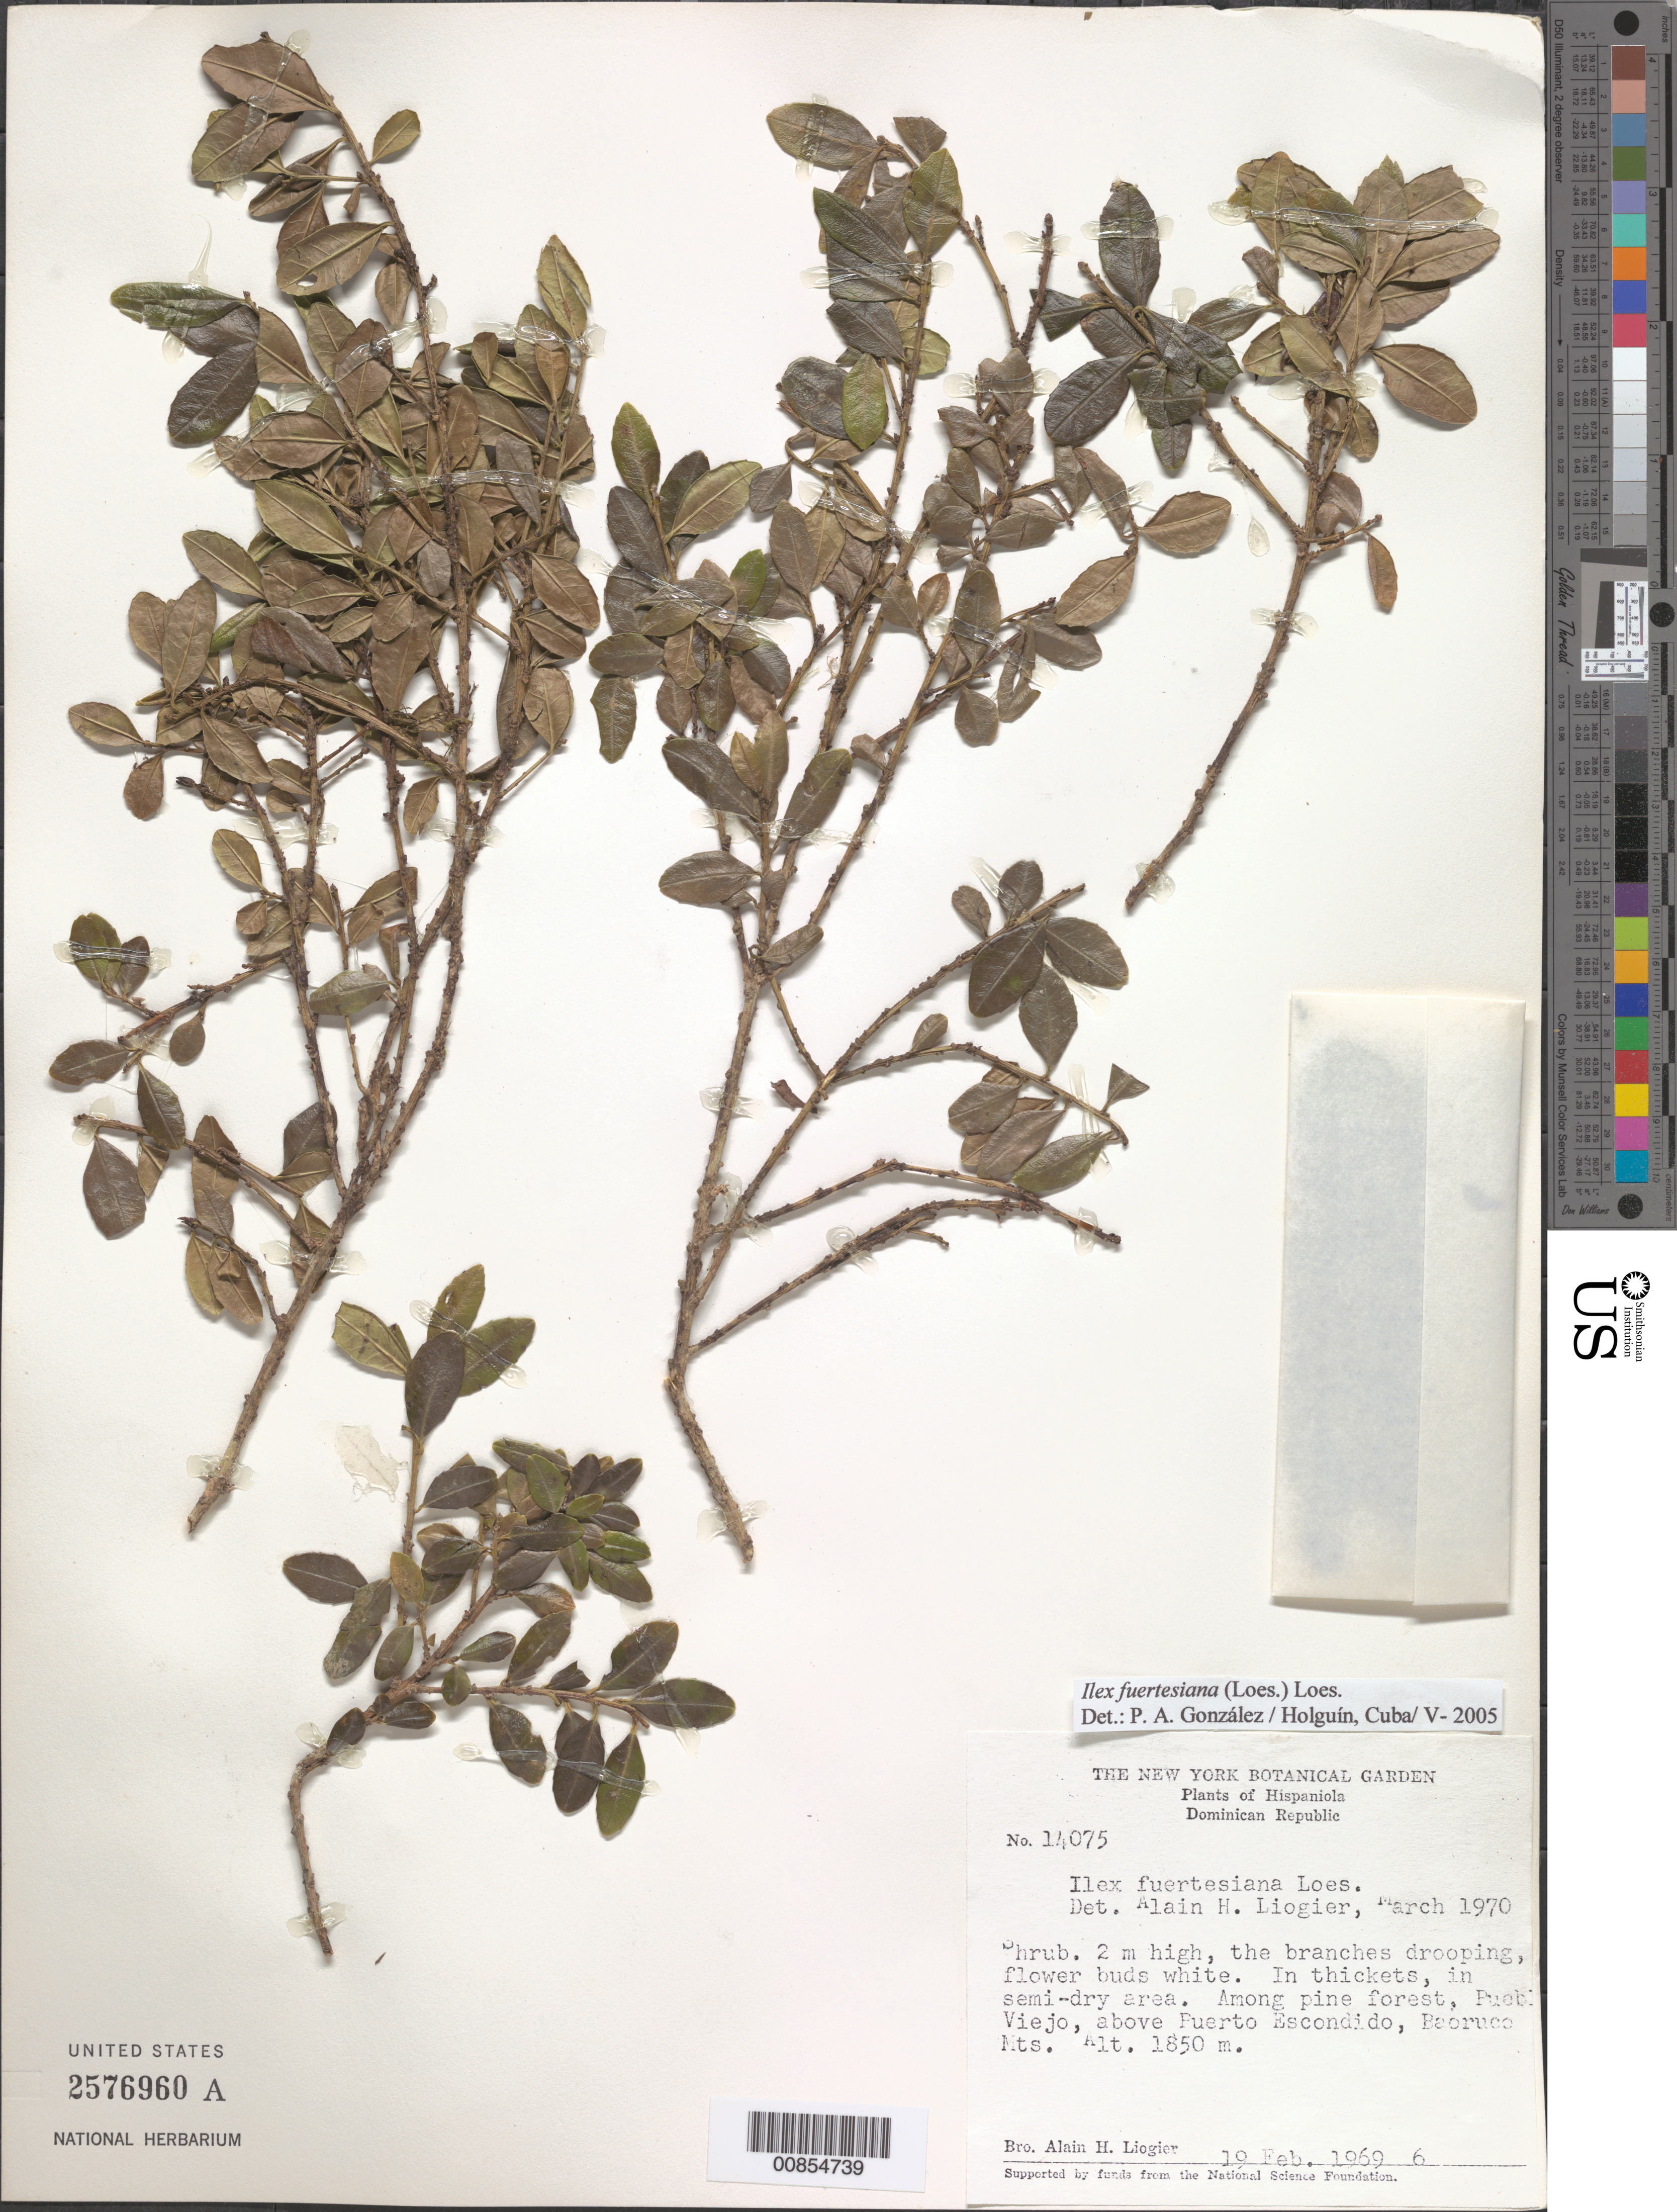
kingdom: Plantae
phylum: Tracheophyta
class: Magnoliopsida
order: Aquifoliales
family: Aquifoliaceae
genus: Ilex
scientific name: Ilex fuertesiana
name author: (Loes.) Loes.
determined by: González, P. A.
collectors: A. H. Liogier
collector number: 14075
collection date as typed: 19 Feb 1969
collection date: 1969-02-19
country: Dominican Republic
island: Hispaniola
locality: Pueblo Viejo, above Puerto Escondido, Baoruco Mts.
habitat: In thickets, in semi-dry area among pine forest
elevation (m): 1850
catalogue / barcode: US 2576960